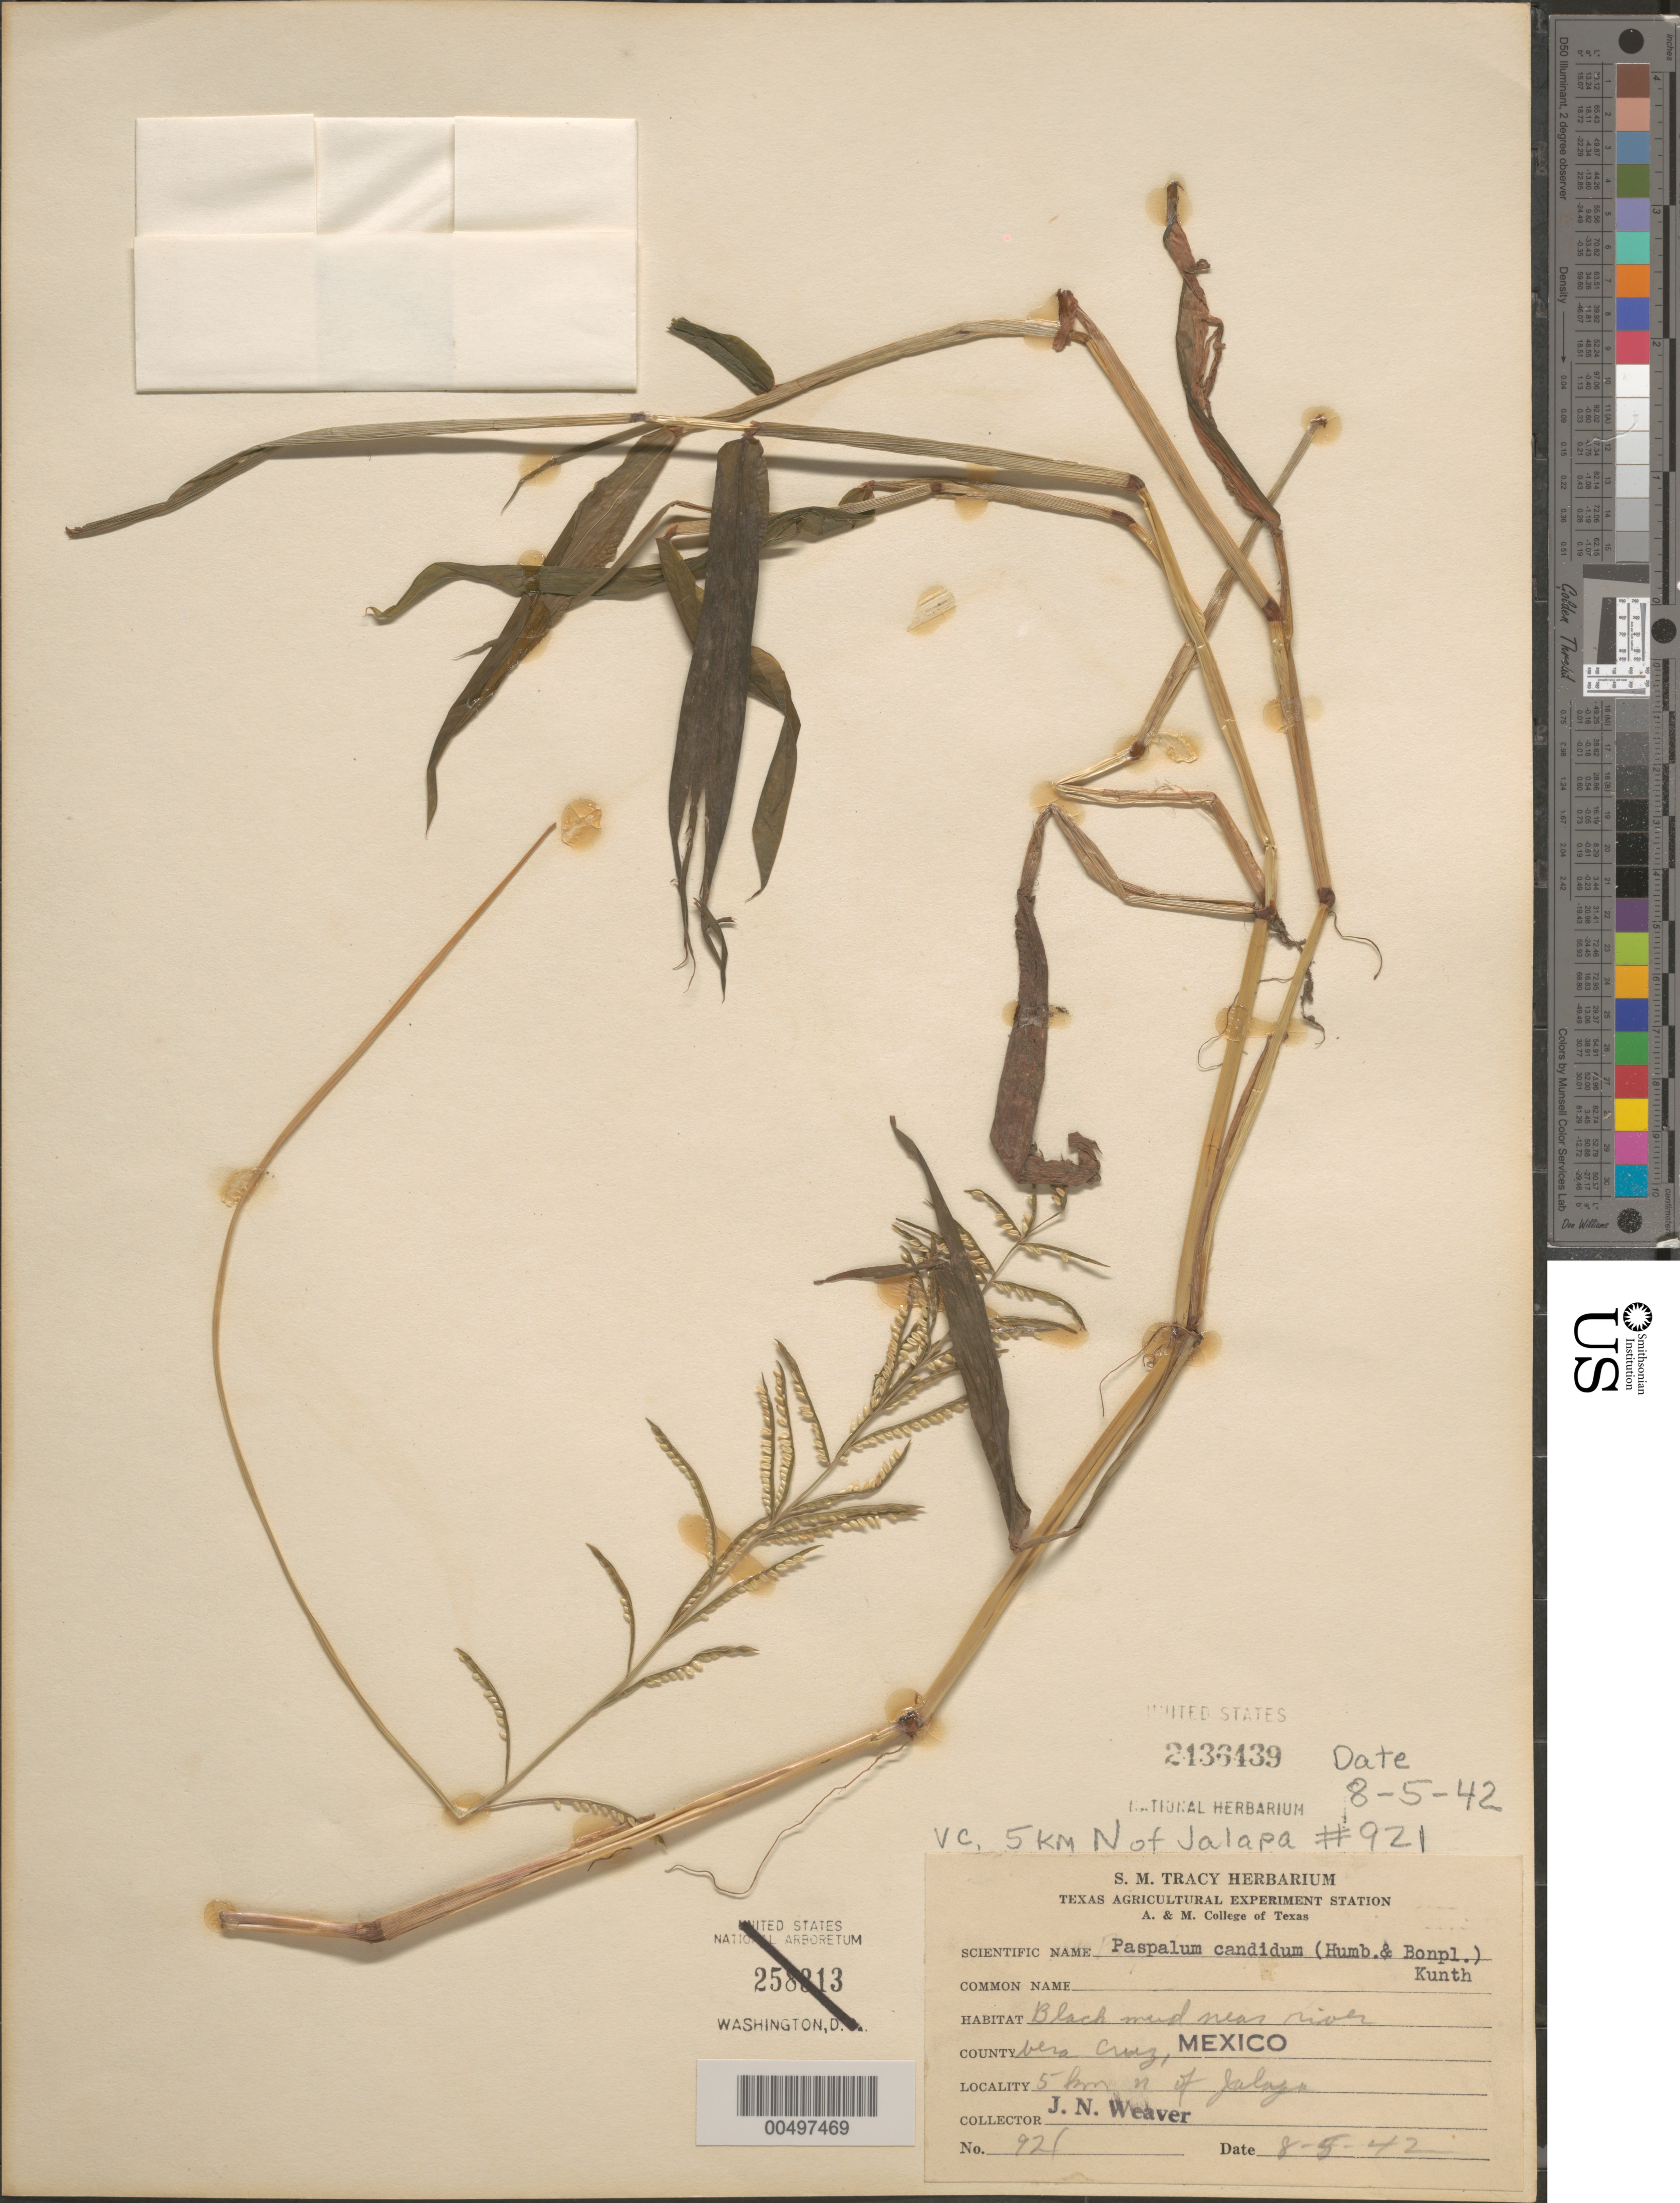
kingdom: Plantae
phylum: Tracheophyta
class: Liliopsida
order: Poales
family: Poaceae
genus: Paspalum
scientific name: Paspalum candidum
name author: (Humb. & Bonpl. ex Fleugge) Kunth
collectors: J. N. Weaver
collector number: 921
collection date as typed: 8 May 1942 or 5 Aug 1942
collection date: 1942-05-08 or 1942-08-05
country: Mexico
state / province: Veracruz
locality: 5 km N of Jalapa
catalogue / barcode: US 2436439